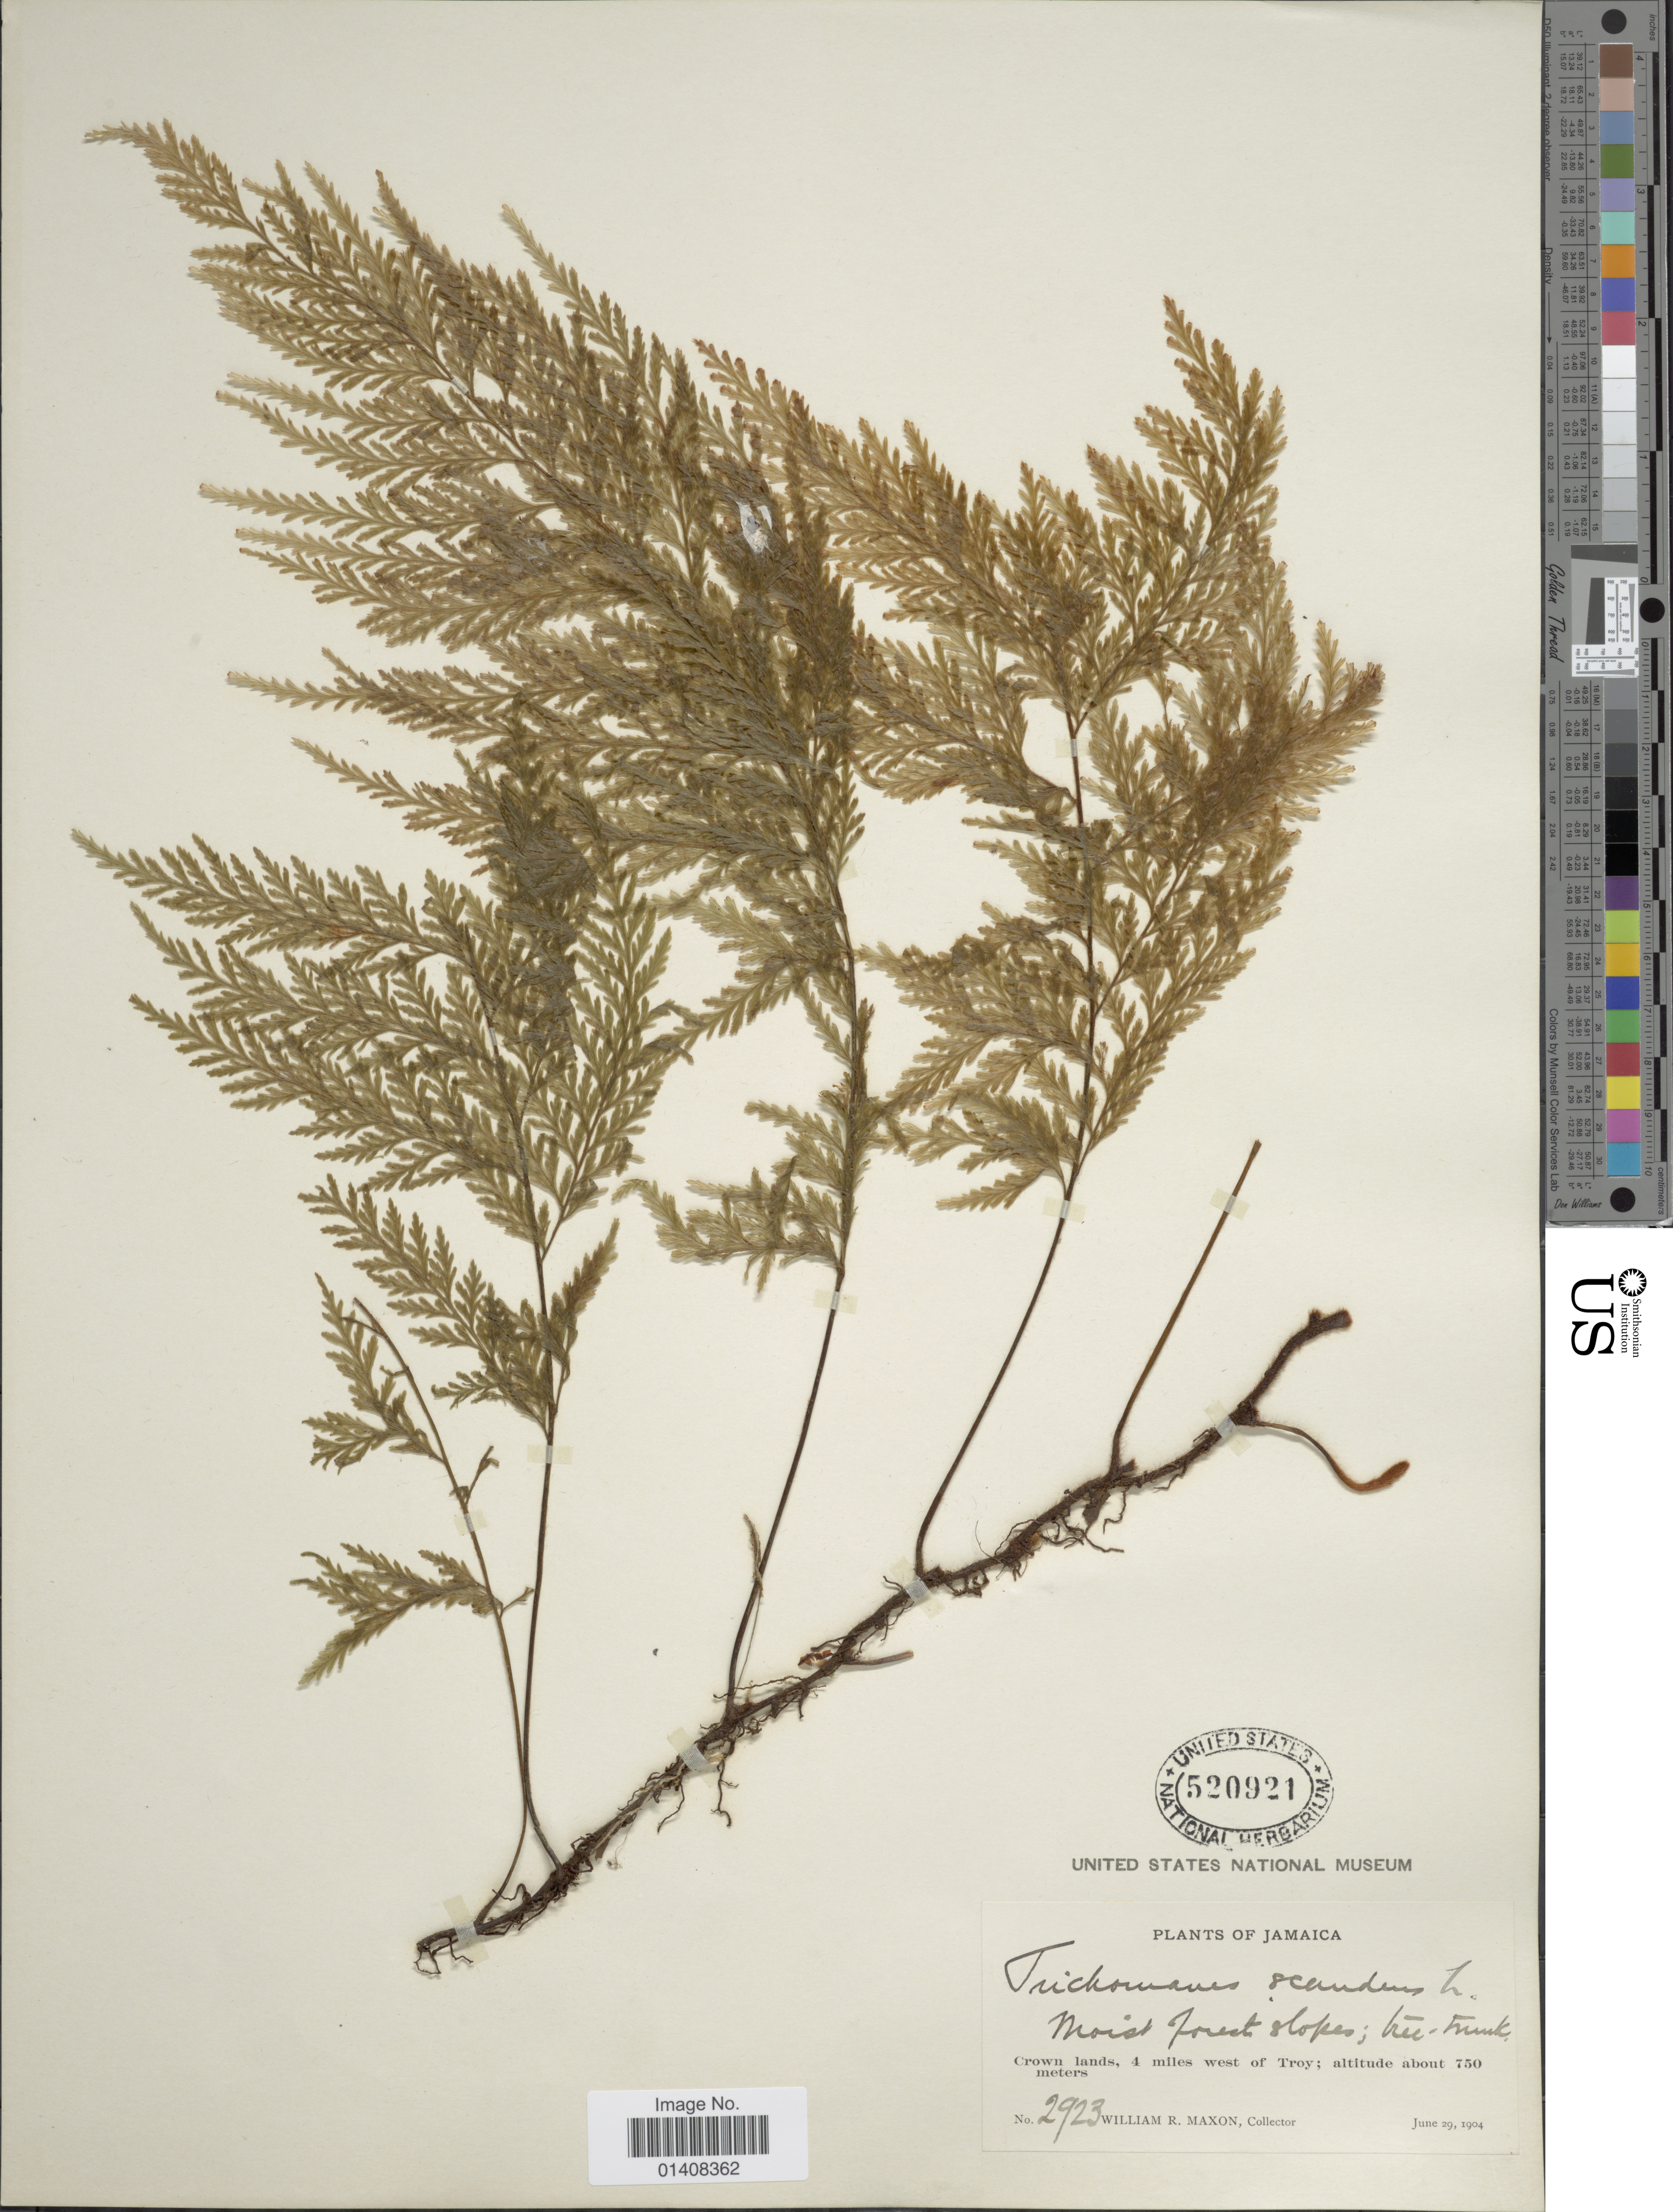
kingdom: Plantae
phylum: Tracheophyta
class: Polypodiopsida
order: Hymenophyllales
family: Hymenophyllaceae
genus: Trichomanes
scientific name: Trichomanes scandens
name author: L.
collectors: W. R. Maxon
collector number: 2923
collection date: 1904-06-29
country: Jamaica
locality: Crown lands, 4 miles west o f Troy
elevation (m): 750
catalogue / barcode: US 520921